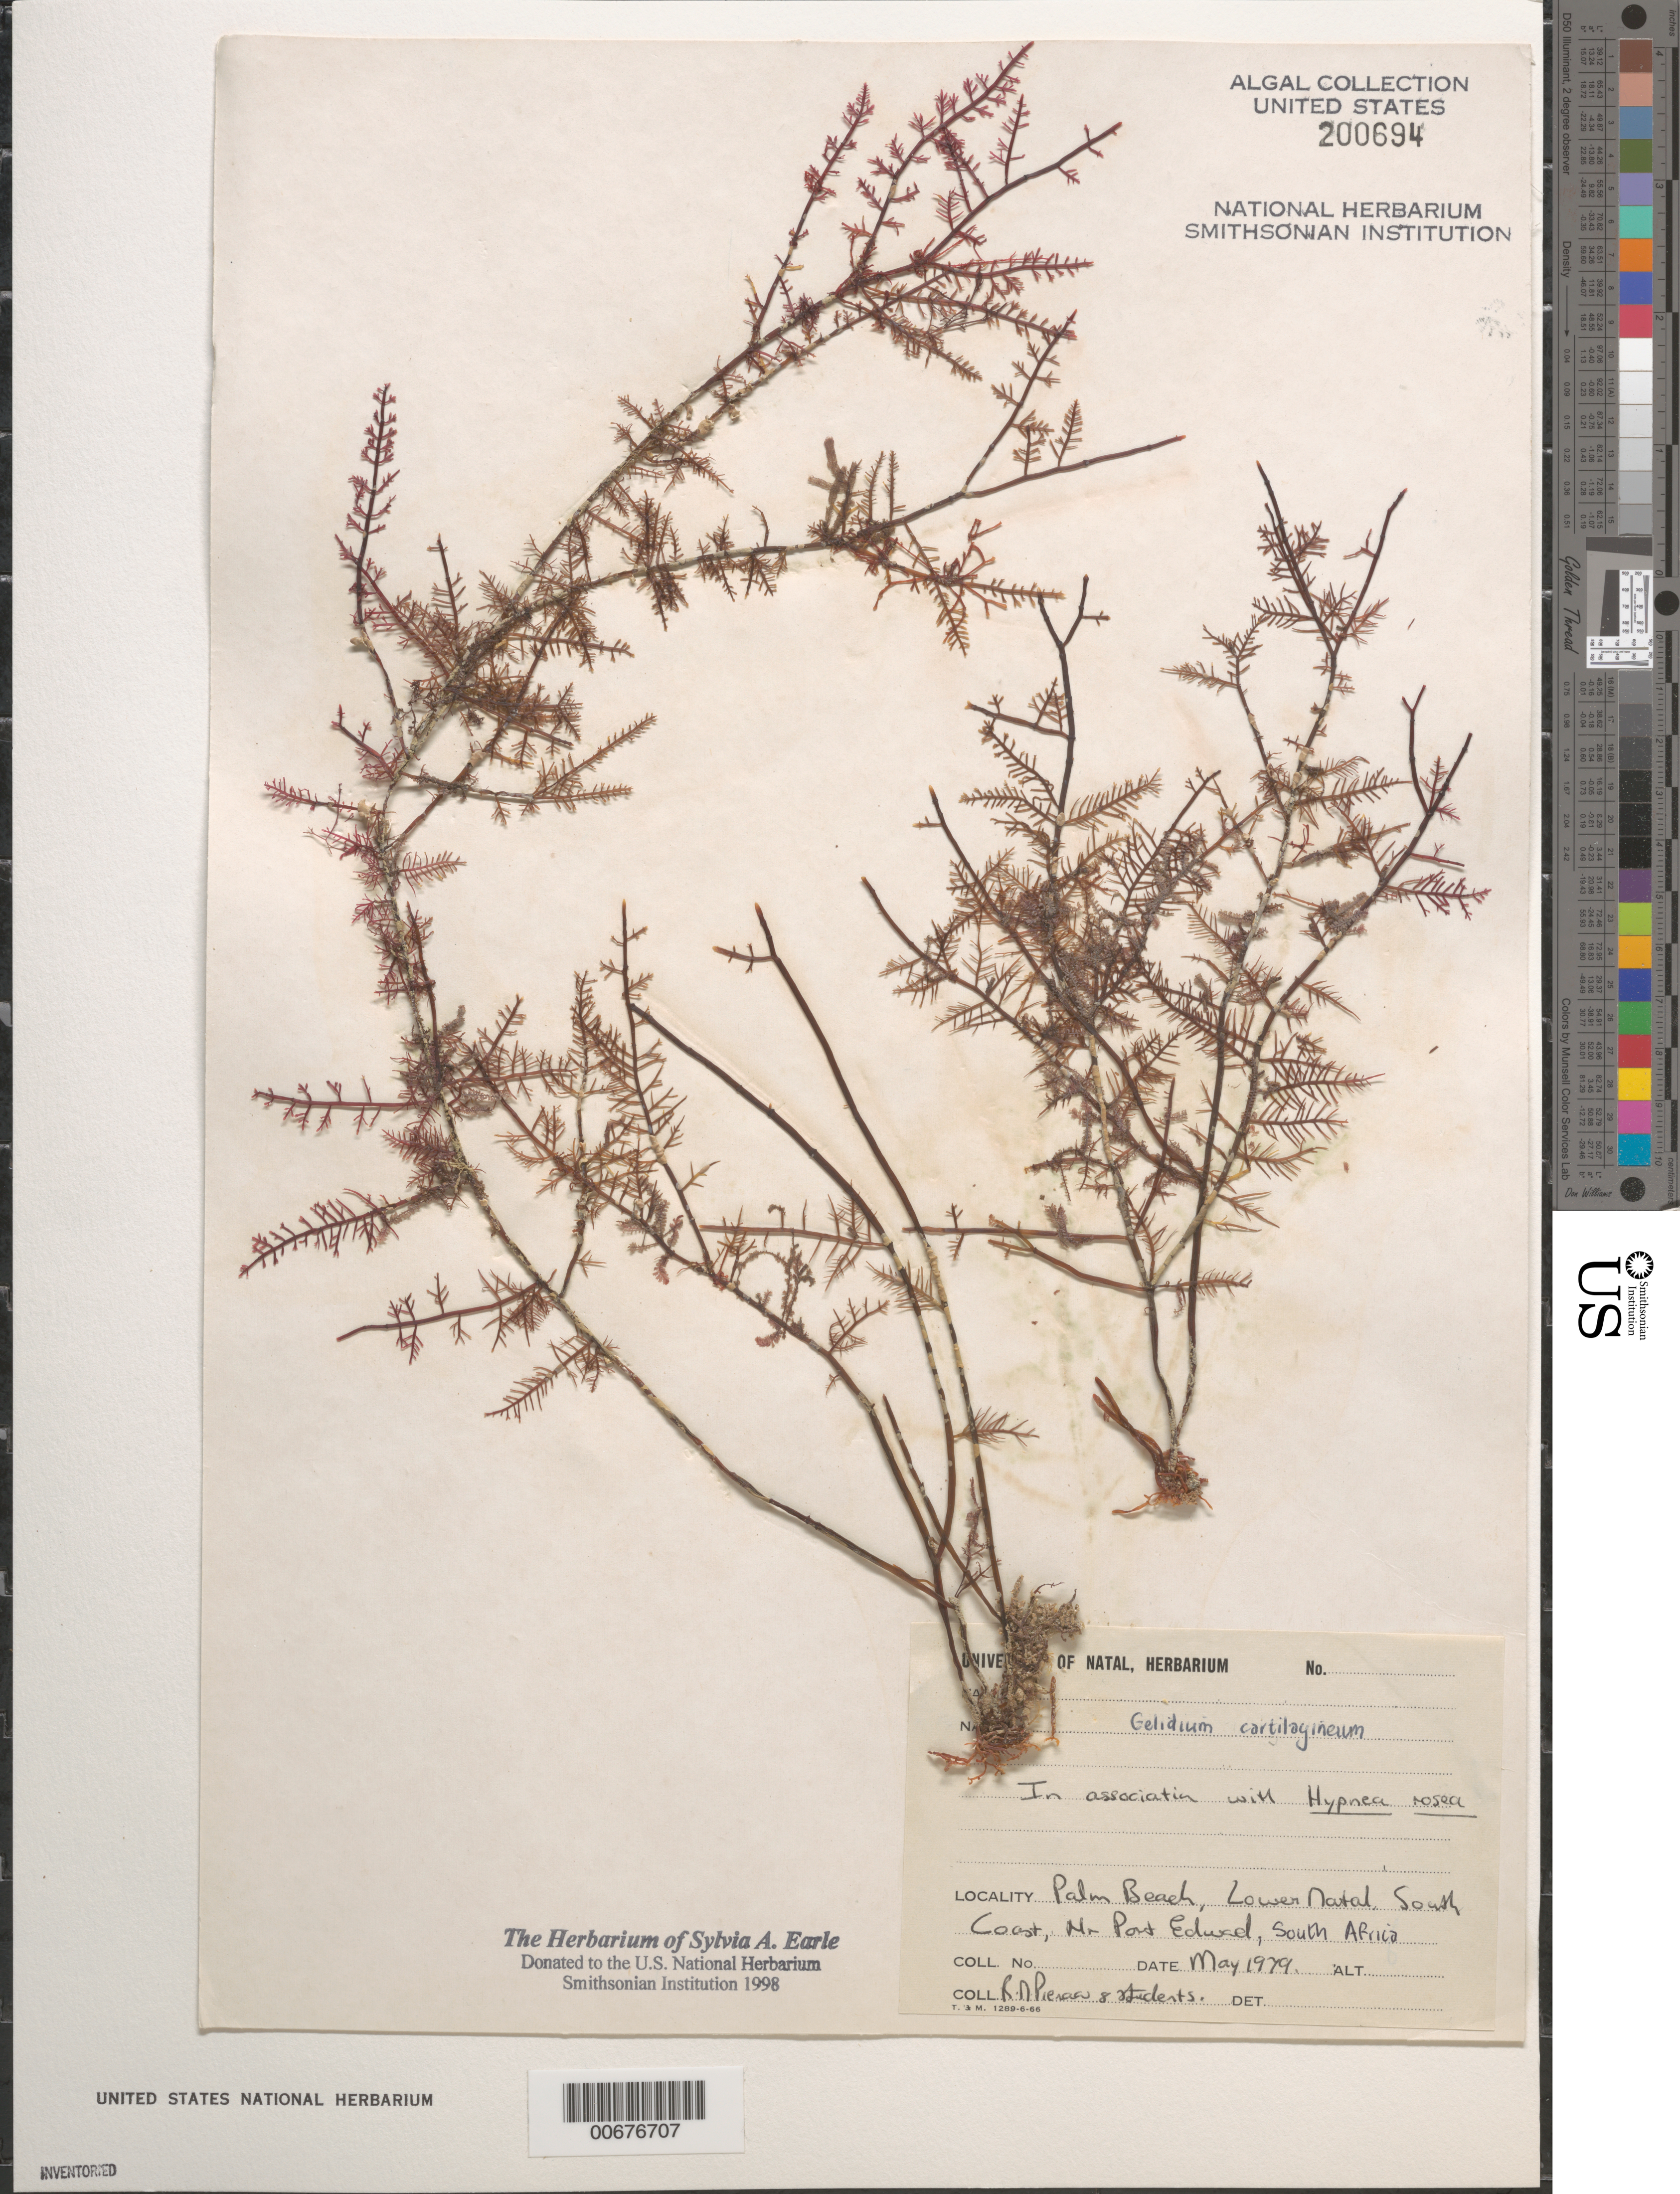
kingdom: Plantae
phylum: Rhodophyta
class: Florideophyceae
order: Plocamiales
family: Plocamiaceae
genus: Plocamium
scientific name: Plocamium cartilagineum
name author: (L.) P.S. Dixon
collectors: R. Pienaar & Students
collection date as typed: May 1979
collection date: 1979-05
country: South Africa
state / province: KwaZulu-Natal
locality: Palm Beach, near Port Edward, South Coast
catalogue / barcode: US 200694